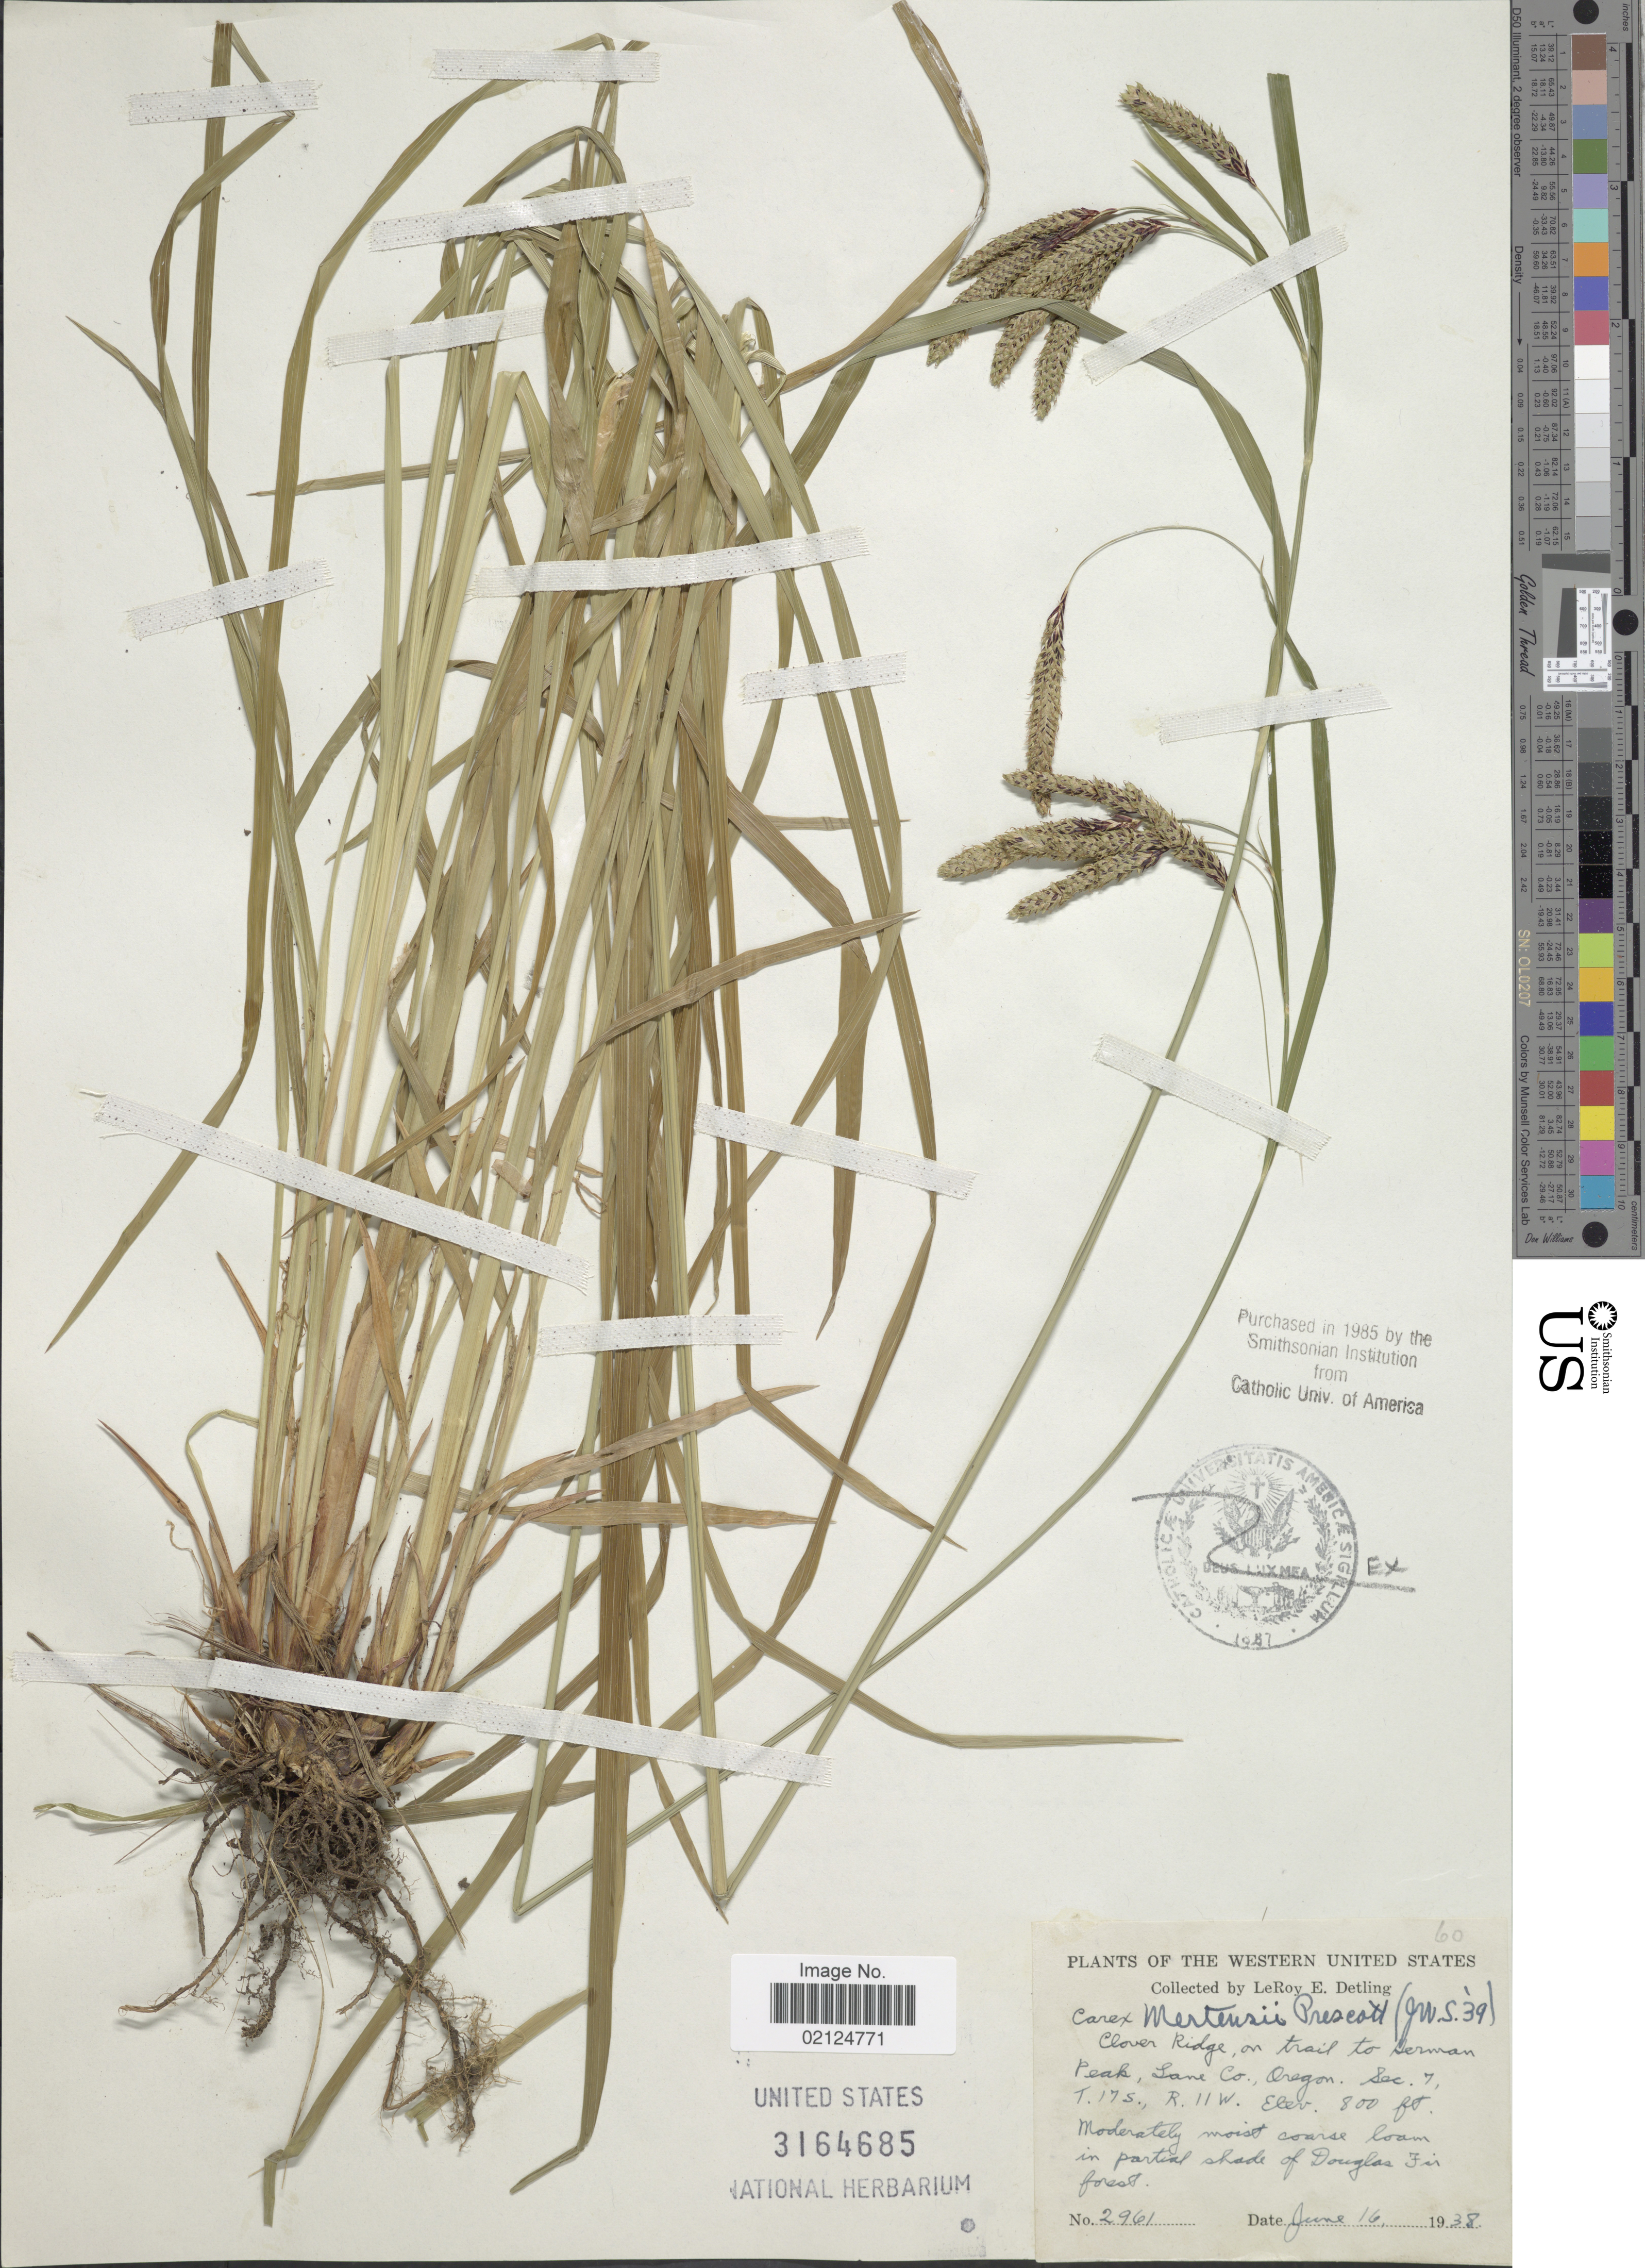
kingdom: Plantae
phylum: Tracheophyta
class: Liliopsida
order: Poales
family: Cyperaceae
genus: Carex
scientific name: Carex mertensii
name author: J.D. Prescott ex Bong.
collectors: L. E. Detling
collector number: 2961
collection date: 1938-06-16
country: United States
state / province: Oregon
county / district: Lane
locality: Western United States. Clover Ridge, On trail to German Peak, Lane Co., Sec. 7, T17S, R11W, in partial shade of Douglas Fir Forest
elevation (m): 244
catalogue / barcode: US 3164685